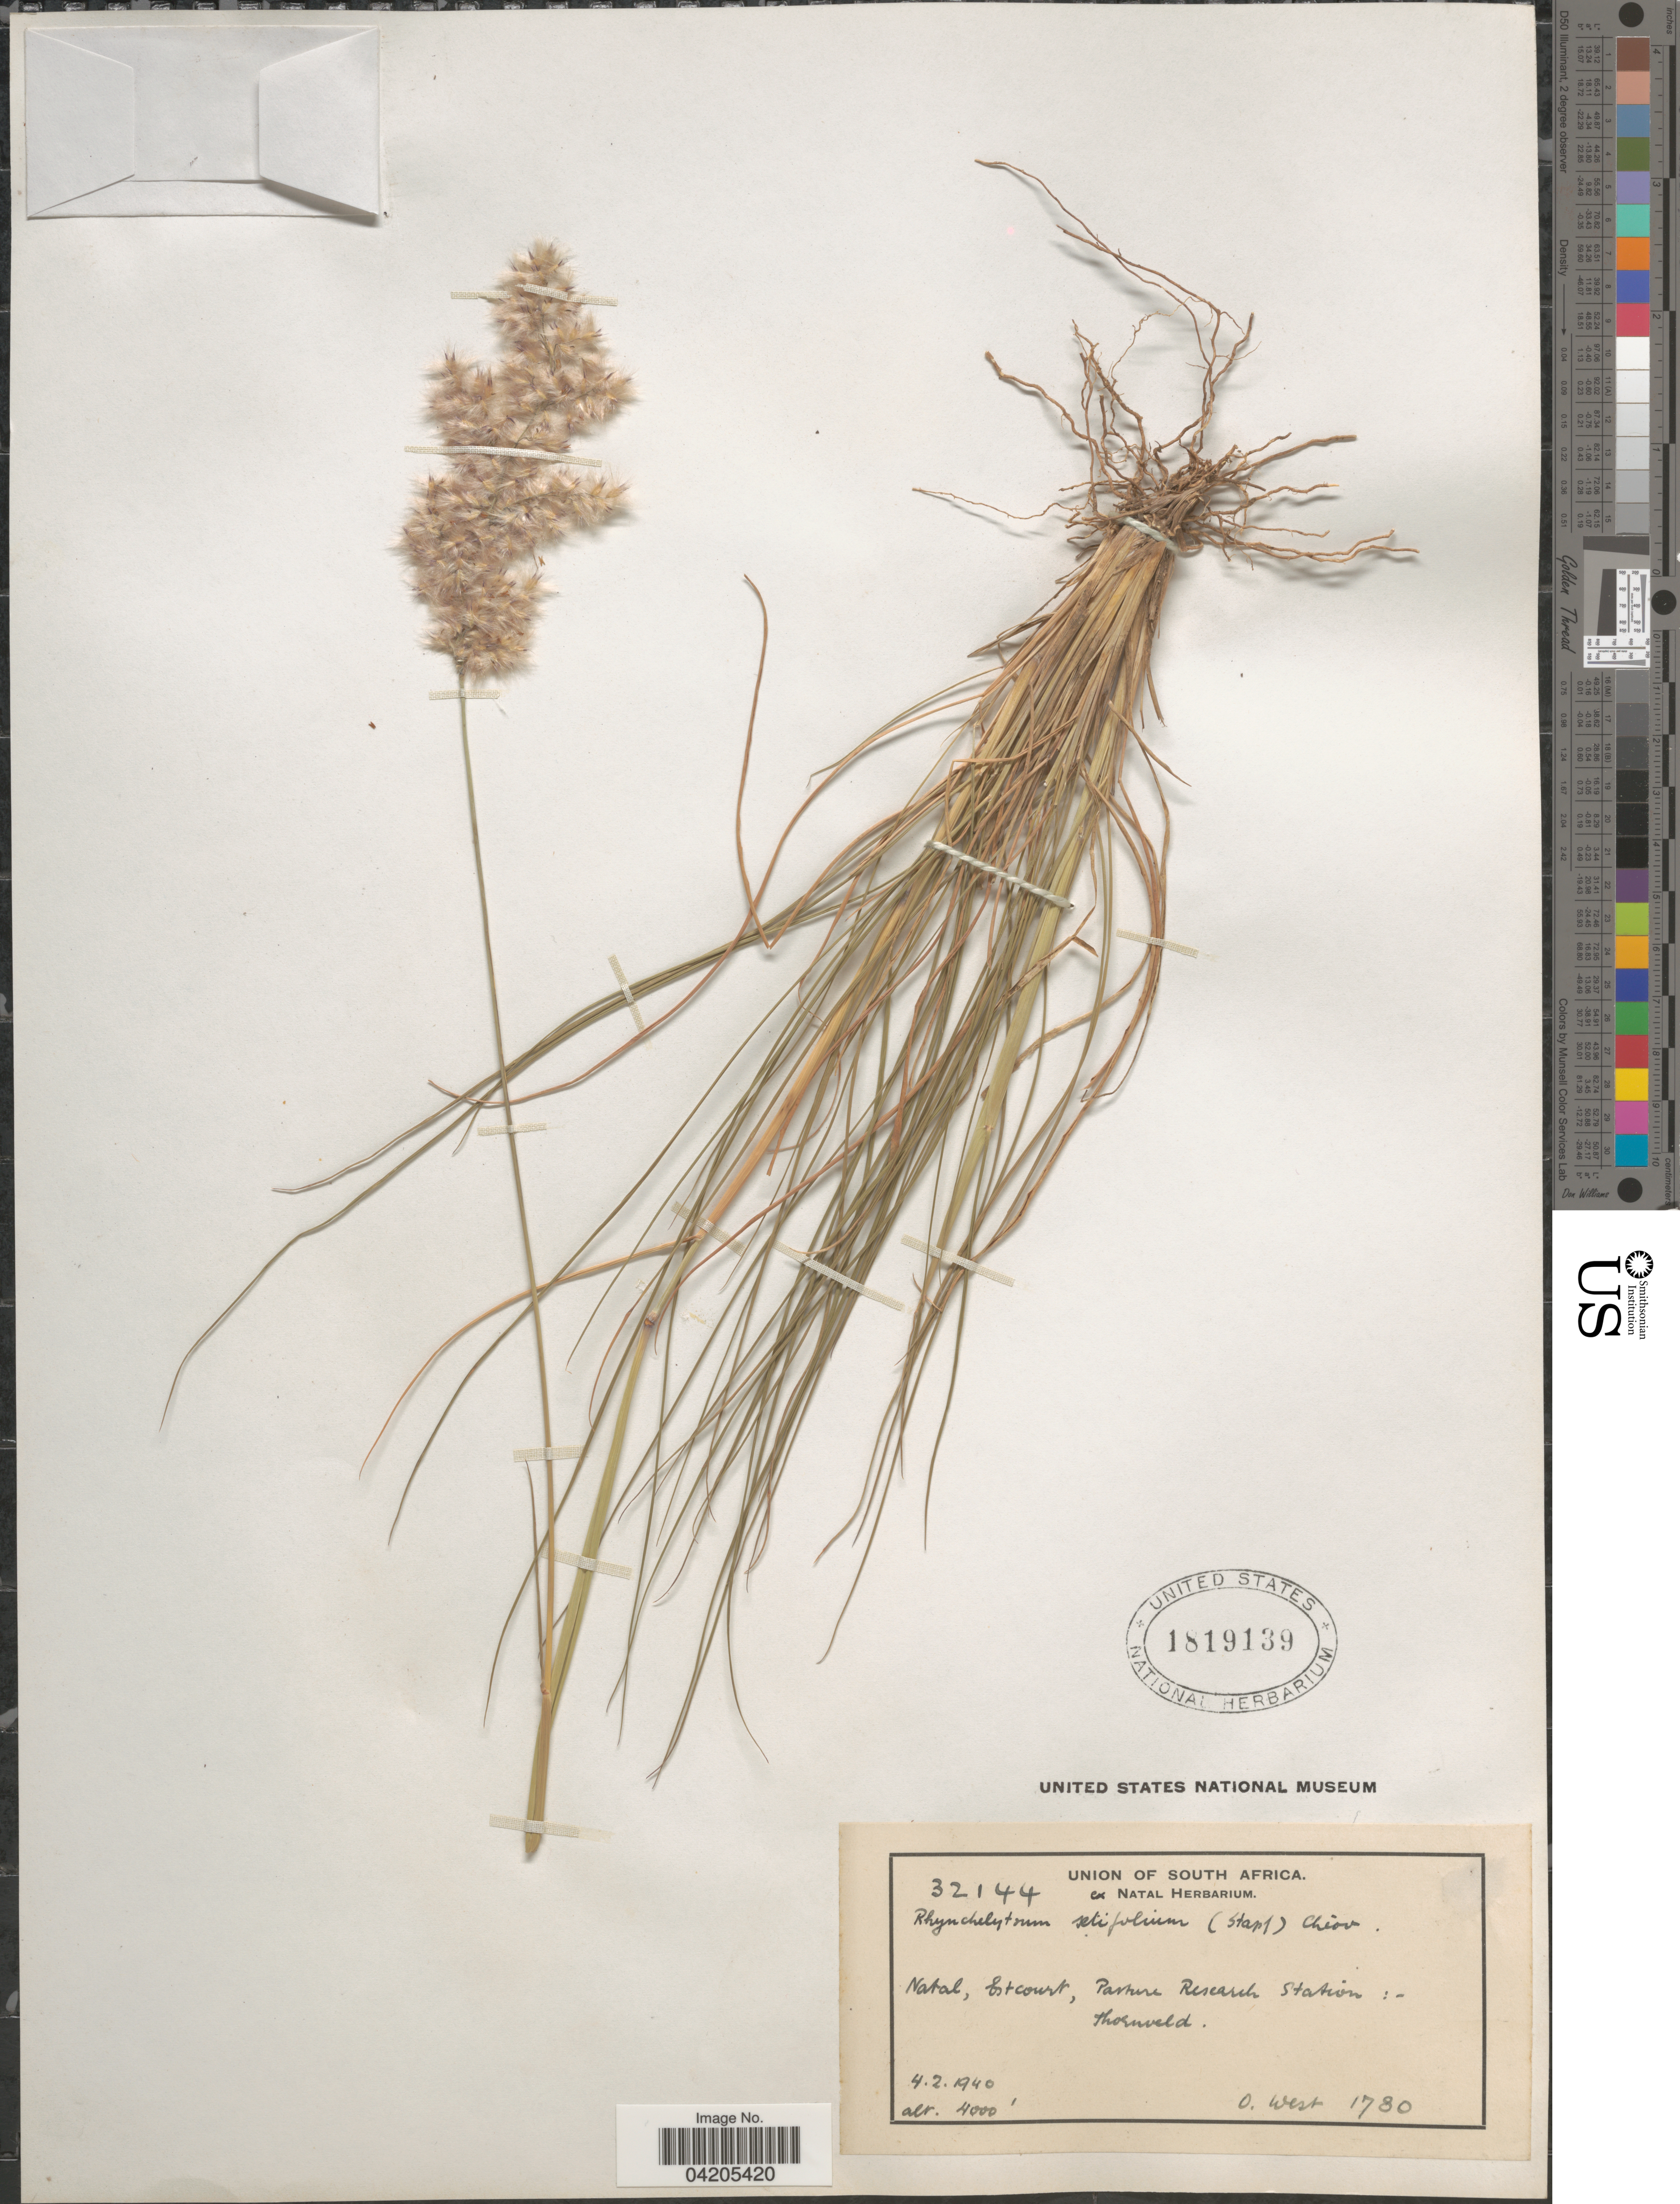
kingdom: Plantae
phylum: Tracheophyta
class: Liliopsida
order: Poales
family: Poaceae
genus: Melinis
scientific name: Melinis nerviglumis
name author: (Franch.) Zizka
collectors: O. West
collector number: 1780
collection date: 1940-02-04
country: South Africa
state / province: KwaZulu-Natal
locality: Union of South Africa. Natal, Estcourt, Pasture Research Station: Thornveld.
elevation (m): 1219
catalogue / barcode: US 1819139